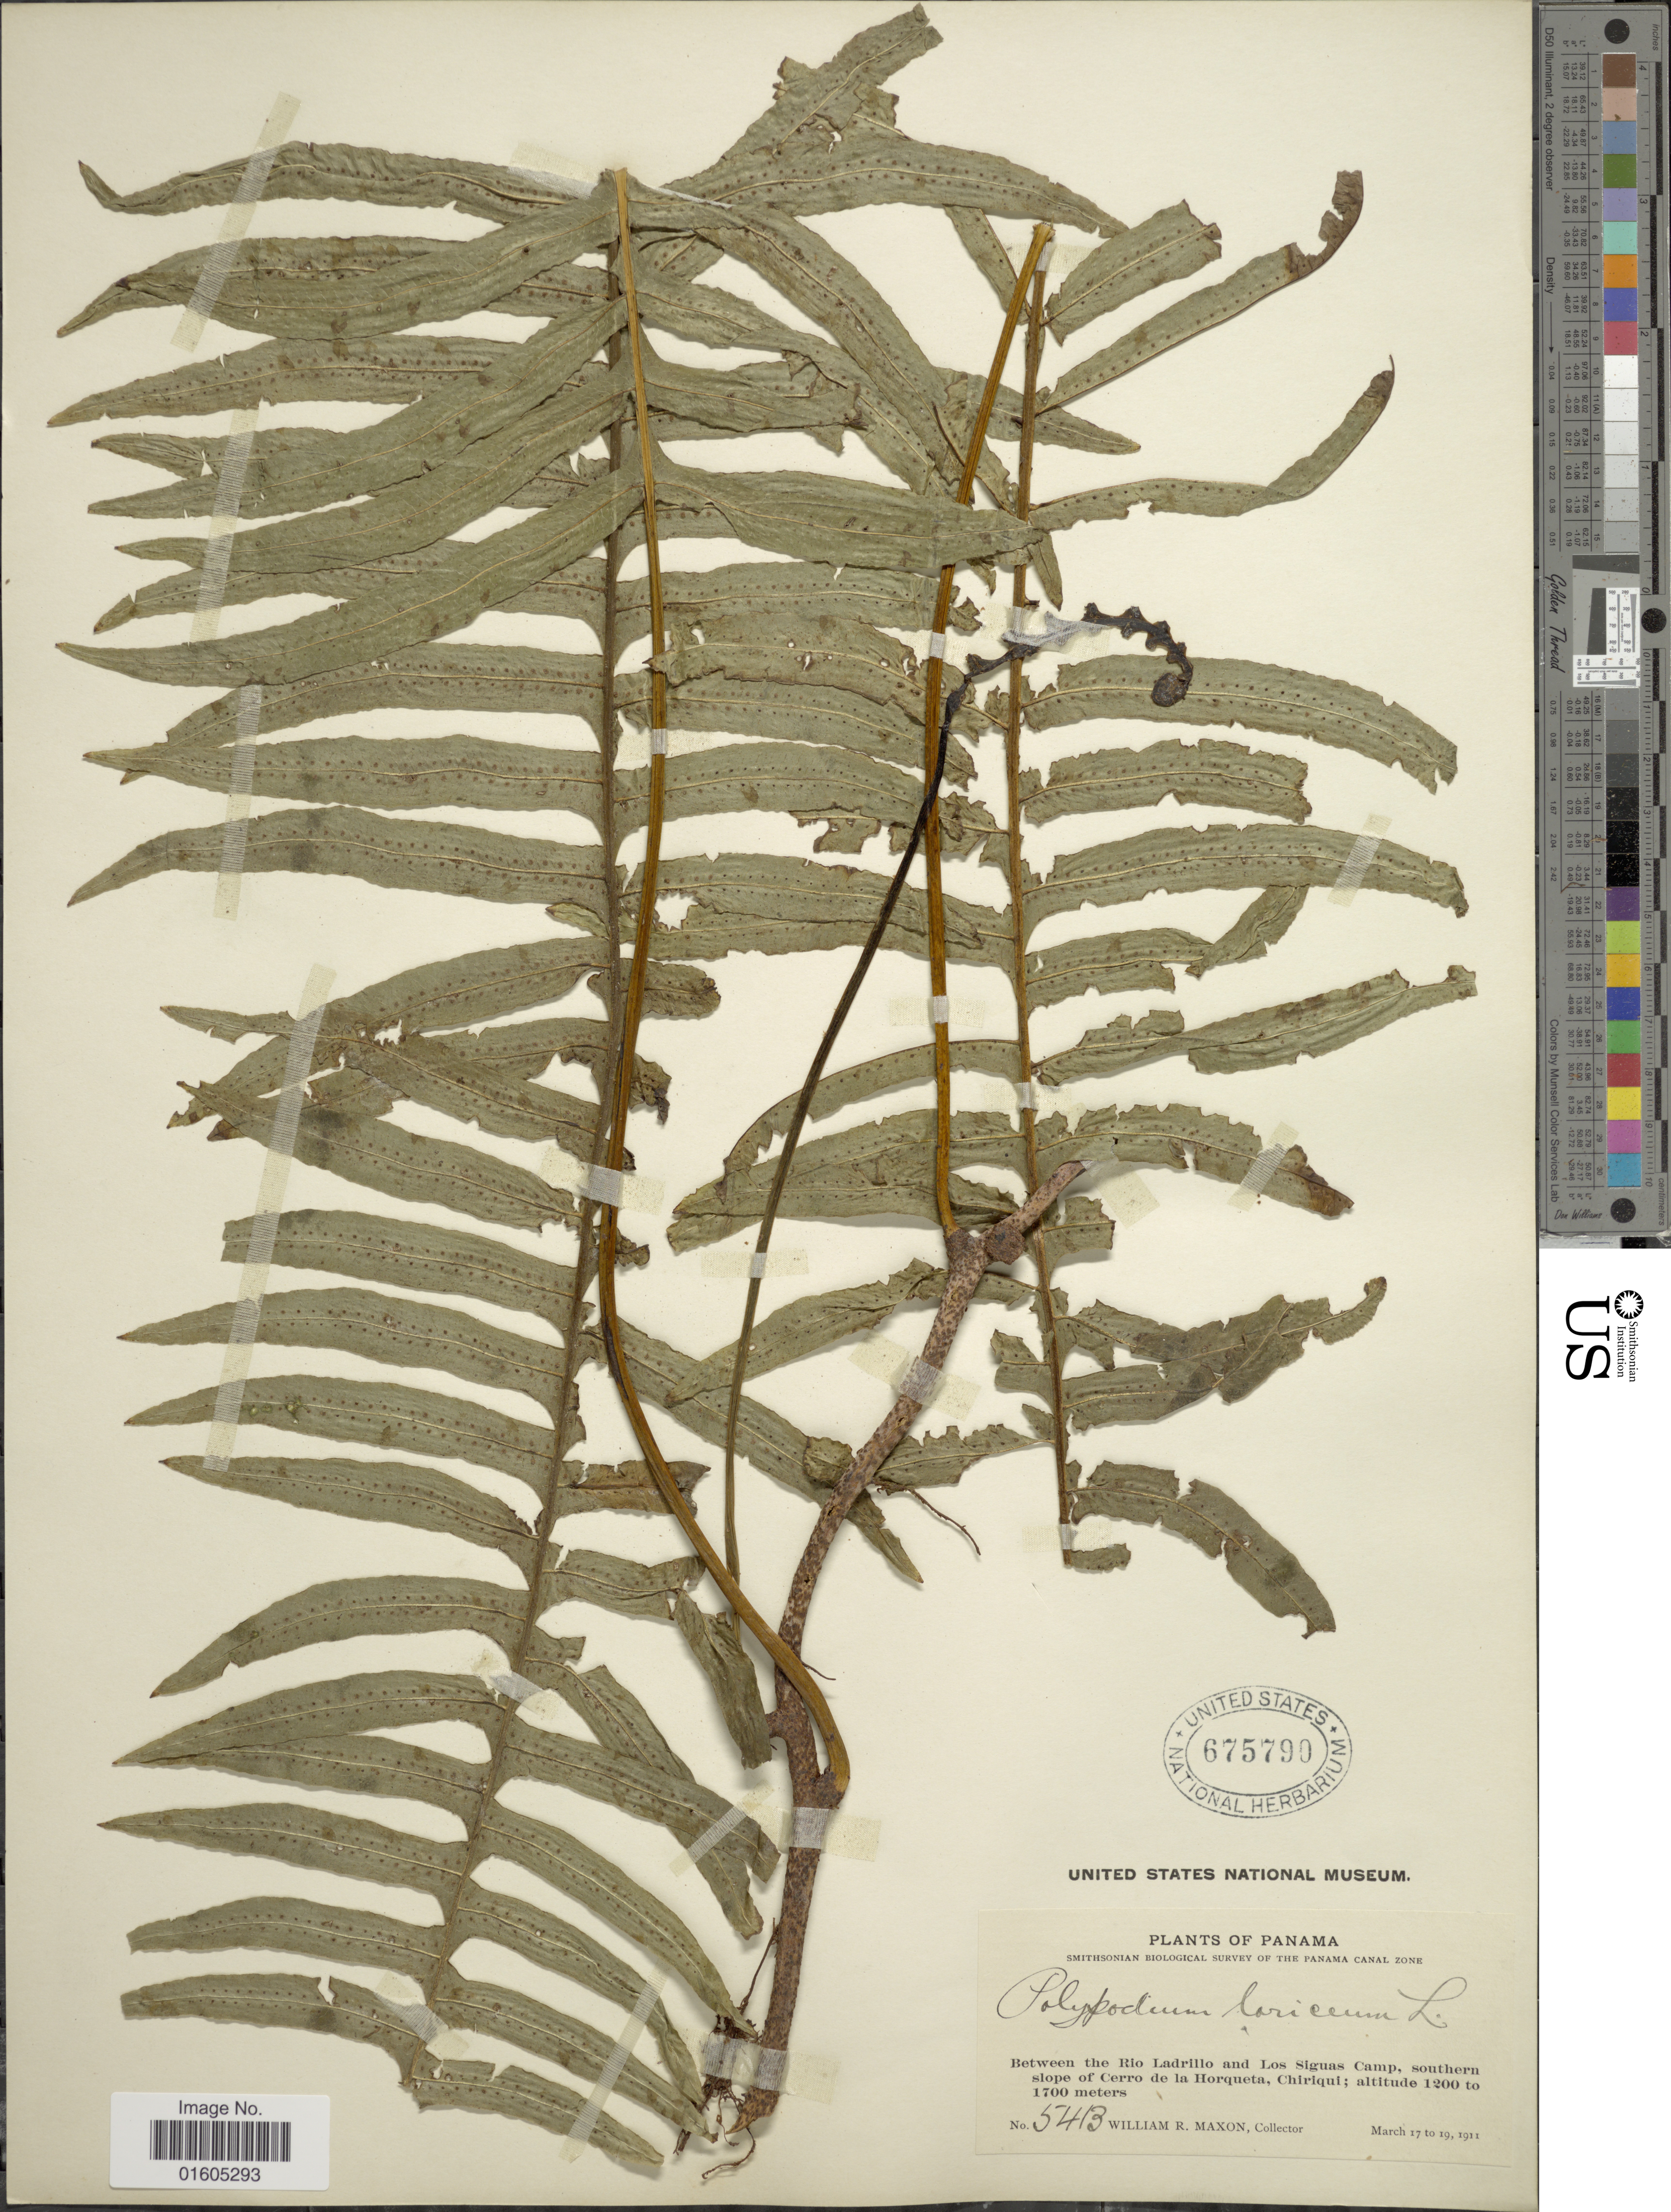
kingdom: Plantae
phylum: Tracheophyta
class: Polypodiopsida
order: Polypodiales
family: Polypodiaceae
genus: Serpocaulon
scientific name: Serpocaulon loriceum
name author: (L.) A.R. Sm.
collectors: W. R. Maxon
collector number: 5413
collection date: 1911-03-17/1911-03-19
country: Panama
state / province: Chiriqui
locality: Between the Rio Ladrillo and Los Siguas Camp, southern slope of Cerro de la Horqueta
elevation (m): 1200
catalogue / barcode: US 675790